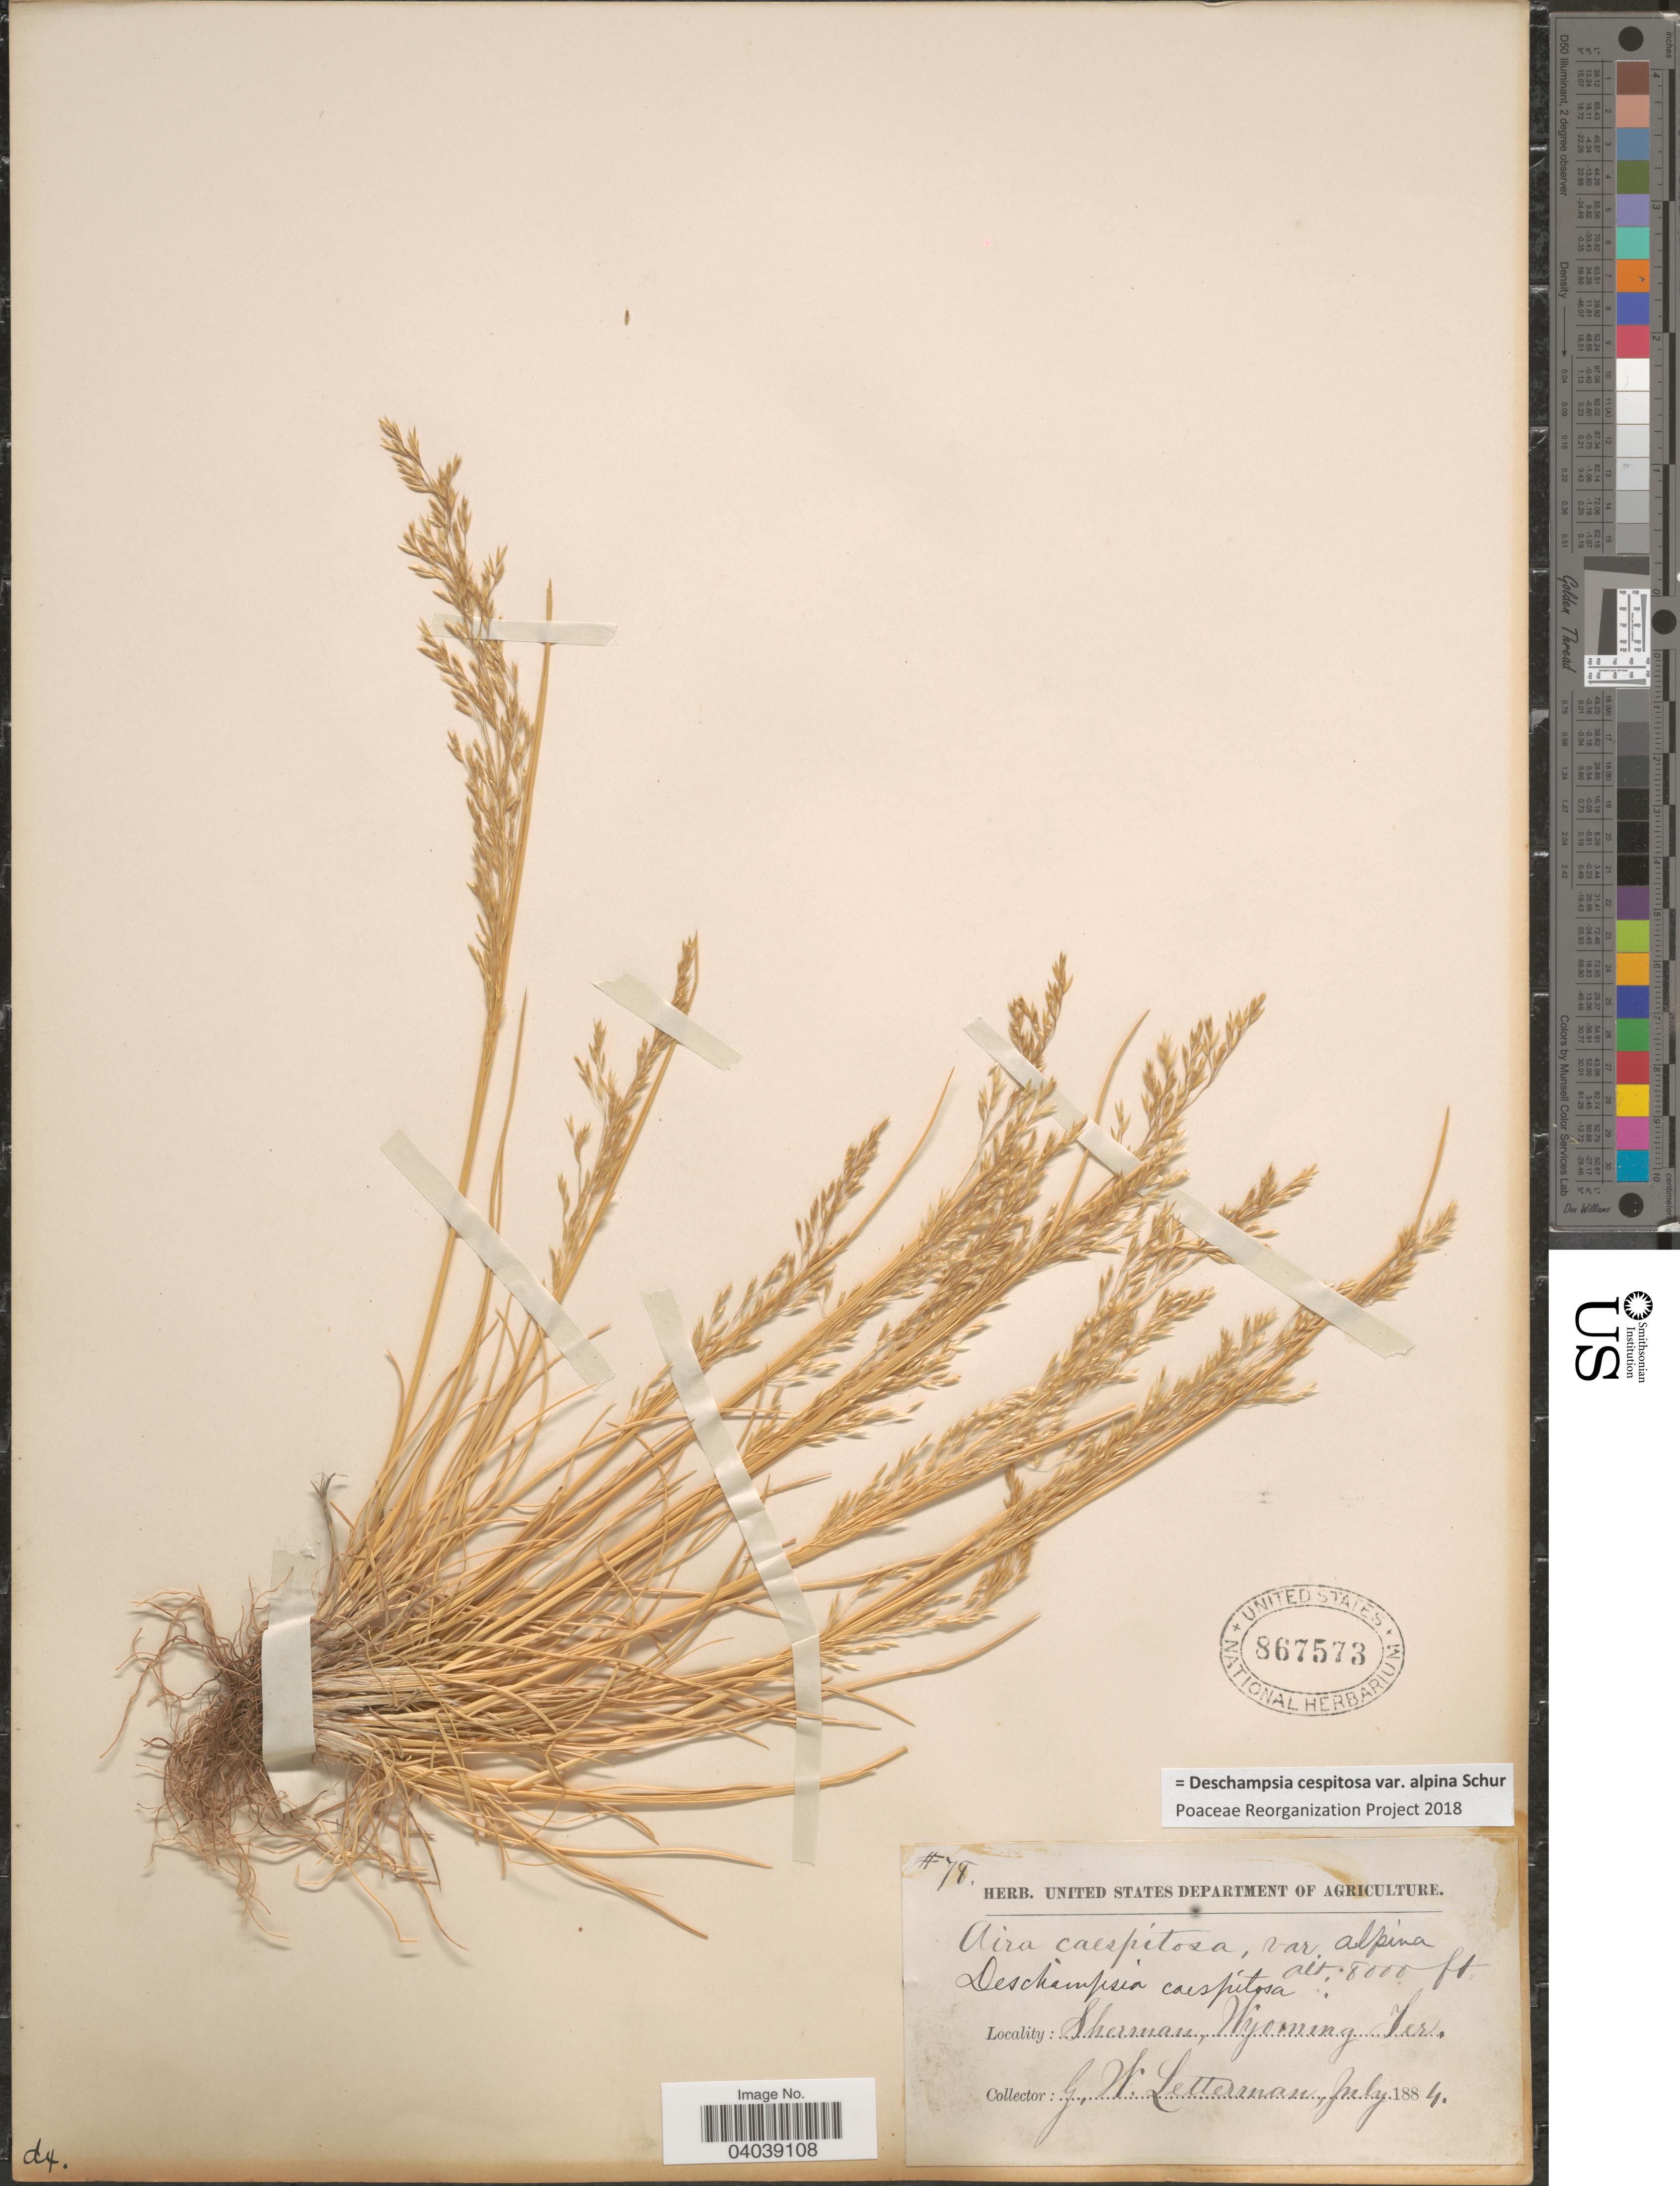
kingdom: Plantae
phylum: Tracheophyta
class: Liliopsida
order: Poales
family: Poaceae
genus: Deschampsia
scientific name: Deschampsia cespitosa var. alpina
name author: Vasey ex W.J. Beal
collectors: G. W. Letterman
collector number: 78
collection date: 1884-07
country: United States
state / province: Wyoming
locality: Sherman, Wyoming Ter.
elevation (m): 2438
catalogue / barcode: US 867573